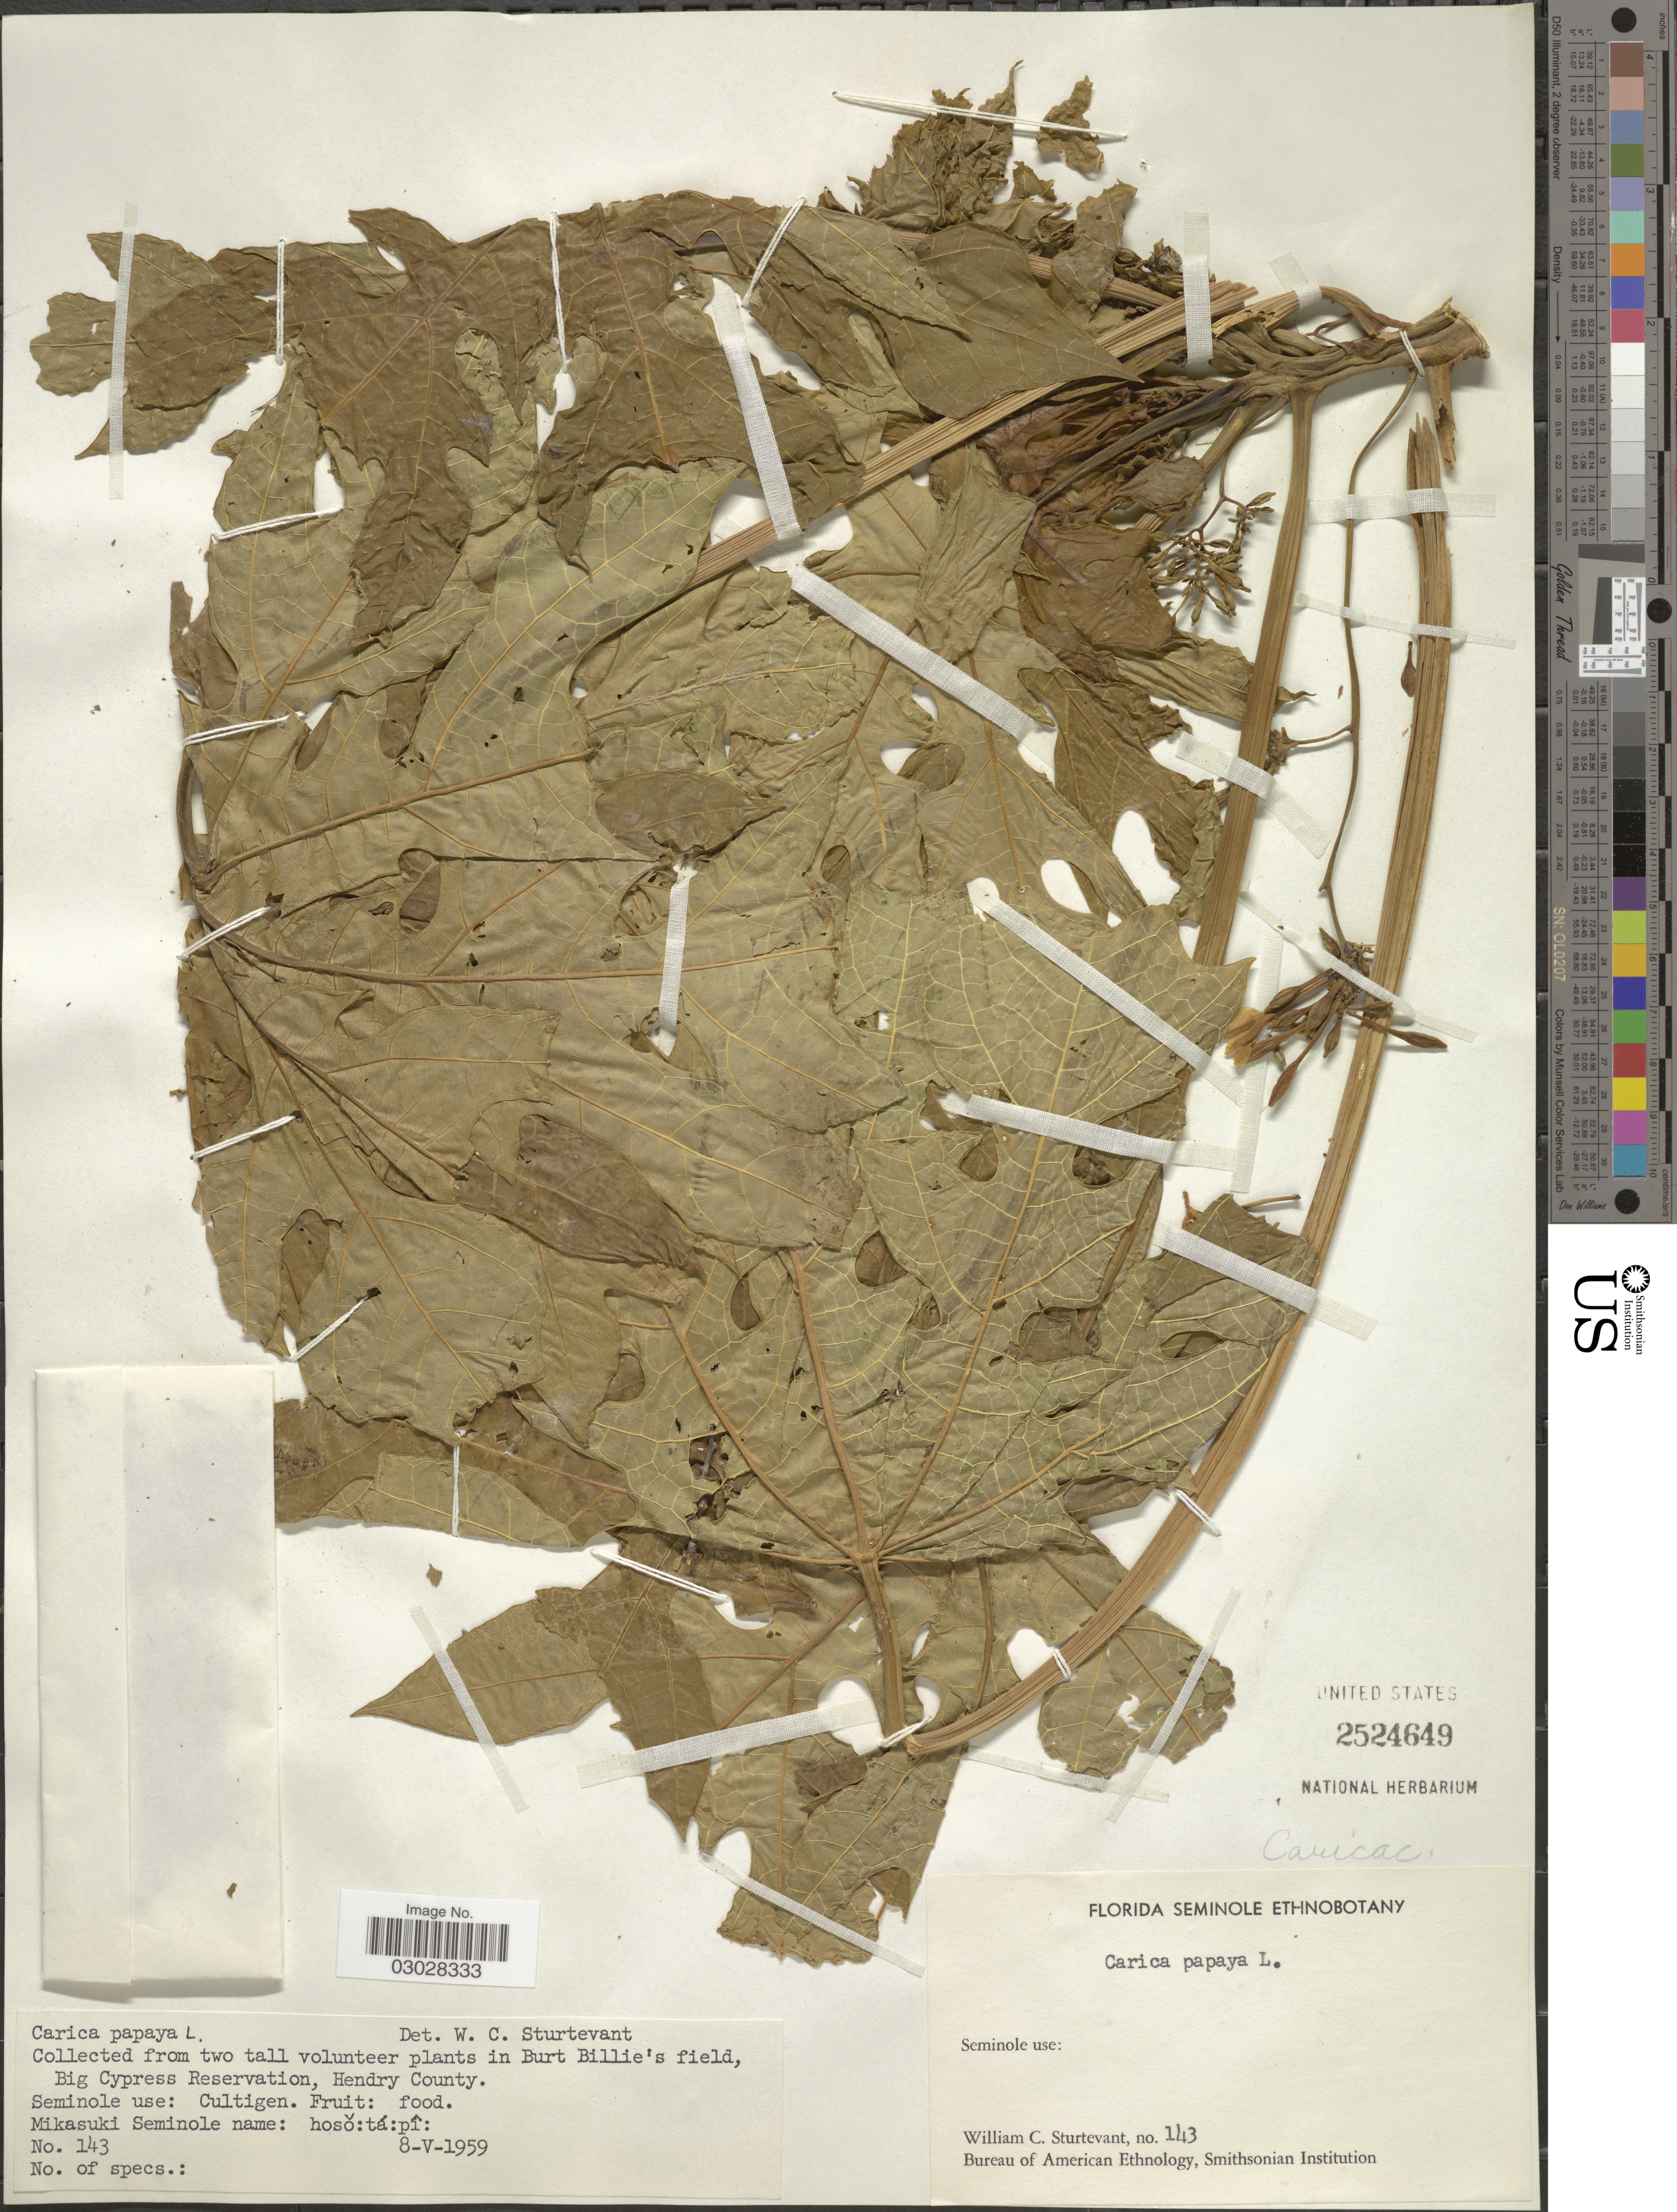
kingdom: Plantae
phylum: Tracheophyta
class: Magnoliopsida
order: Brassicales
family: Caricaceae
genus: Carica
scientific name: Carica papaya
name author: L.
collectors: W. Sturtevant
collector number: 143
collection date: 1959-05-08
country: United States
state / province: Florida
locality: In Burt Billie's field, Big Cypress Reservation, Hendry County.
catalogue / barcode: US 2524649